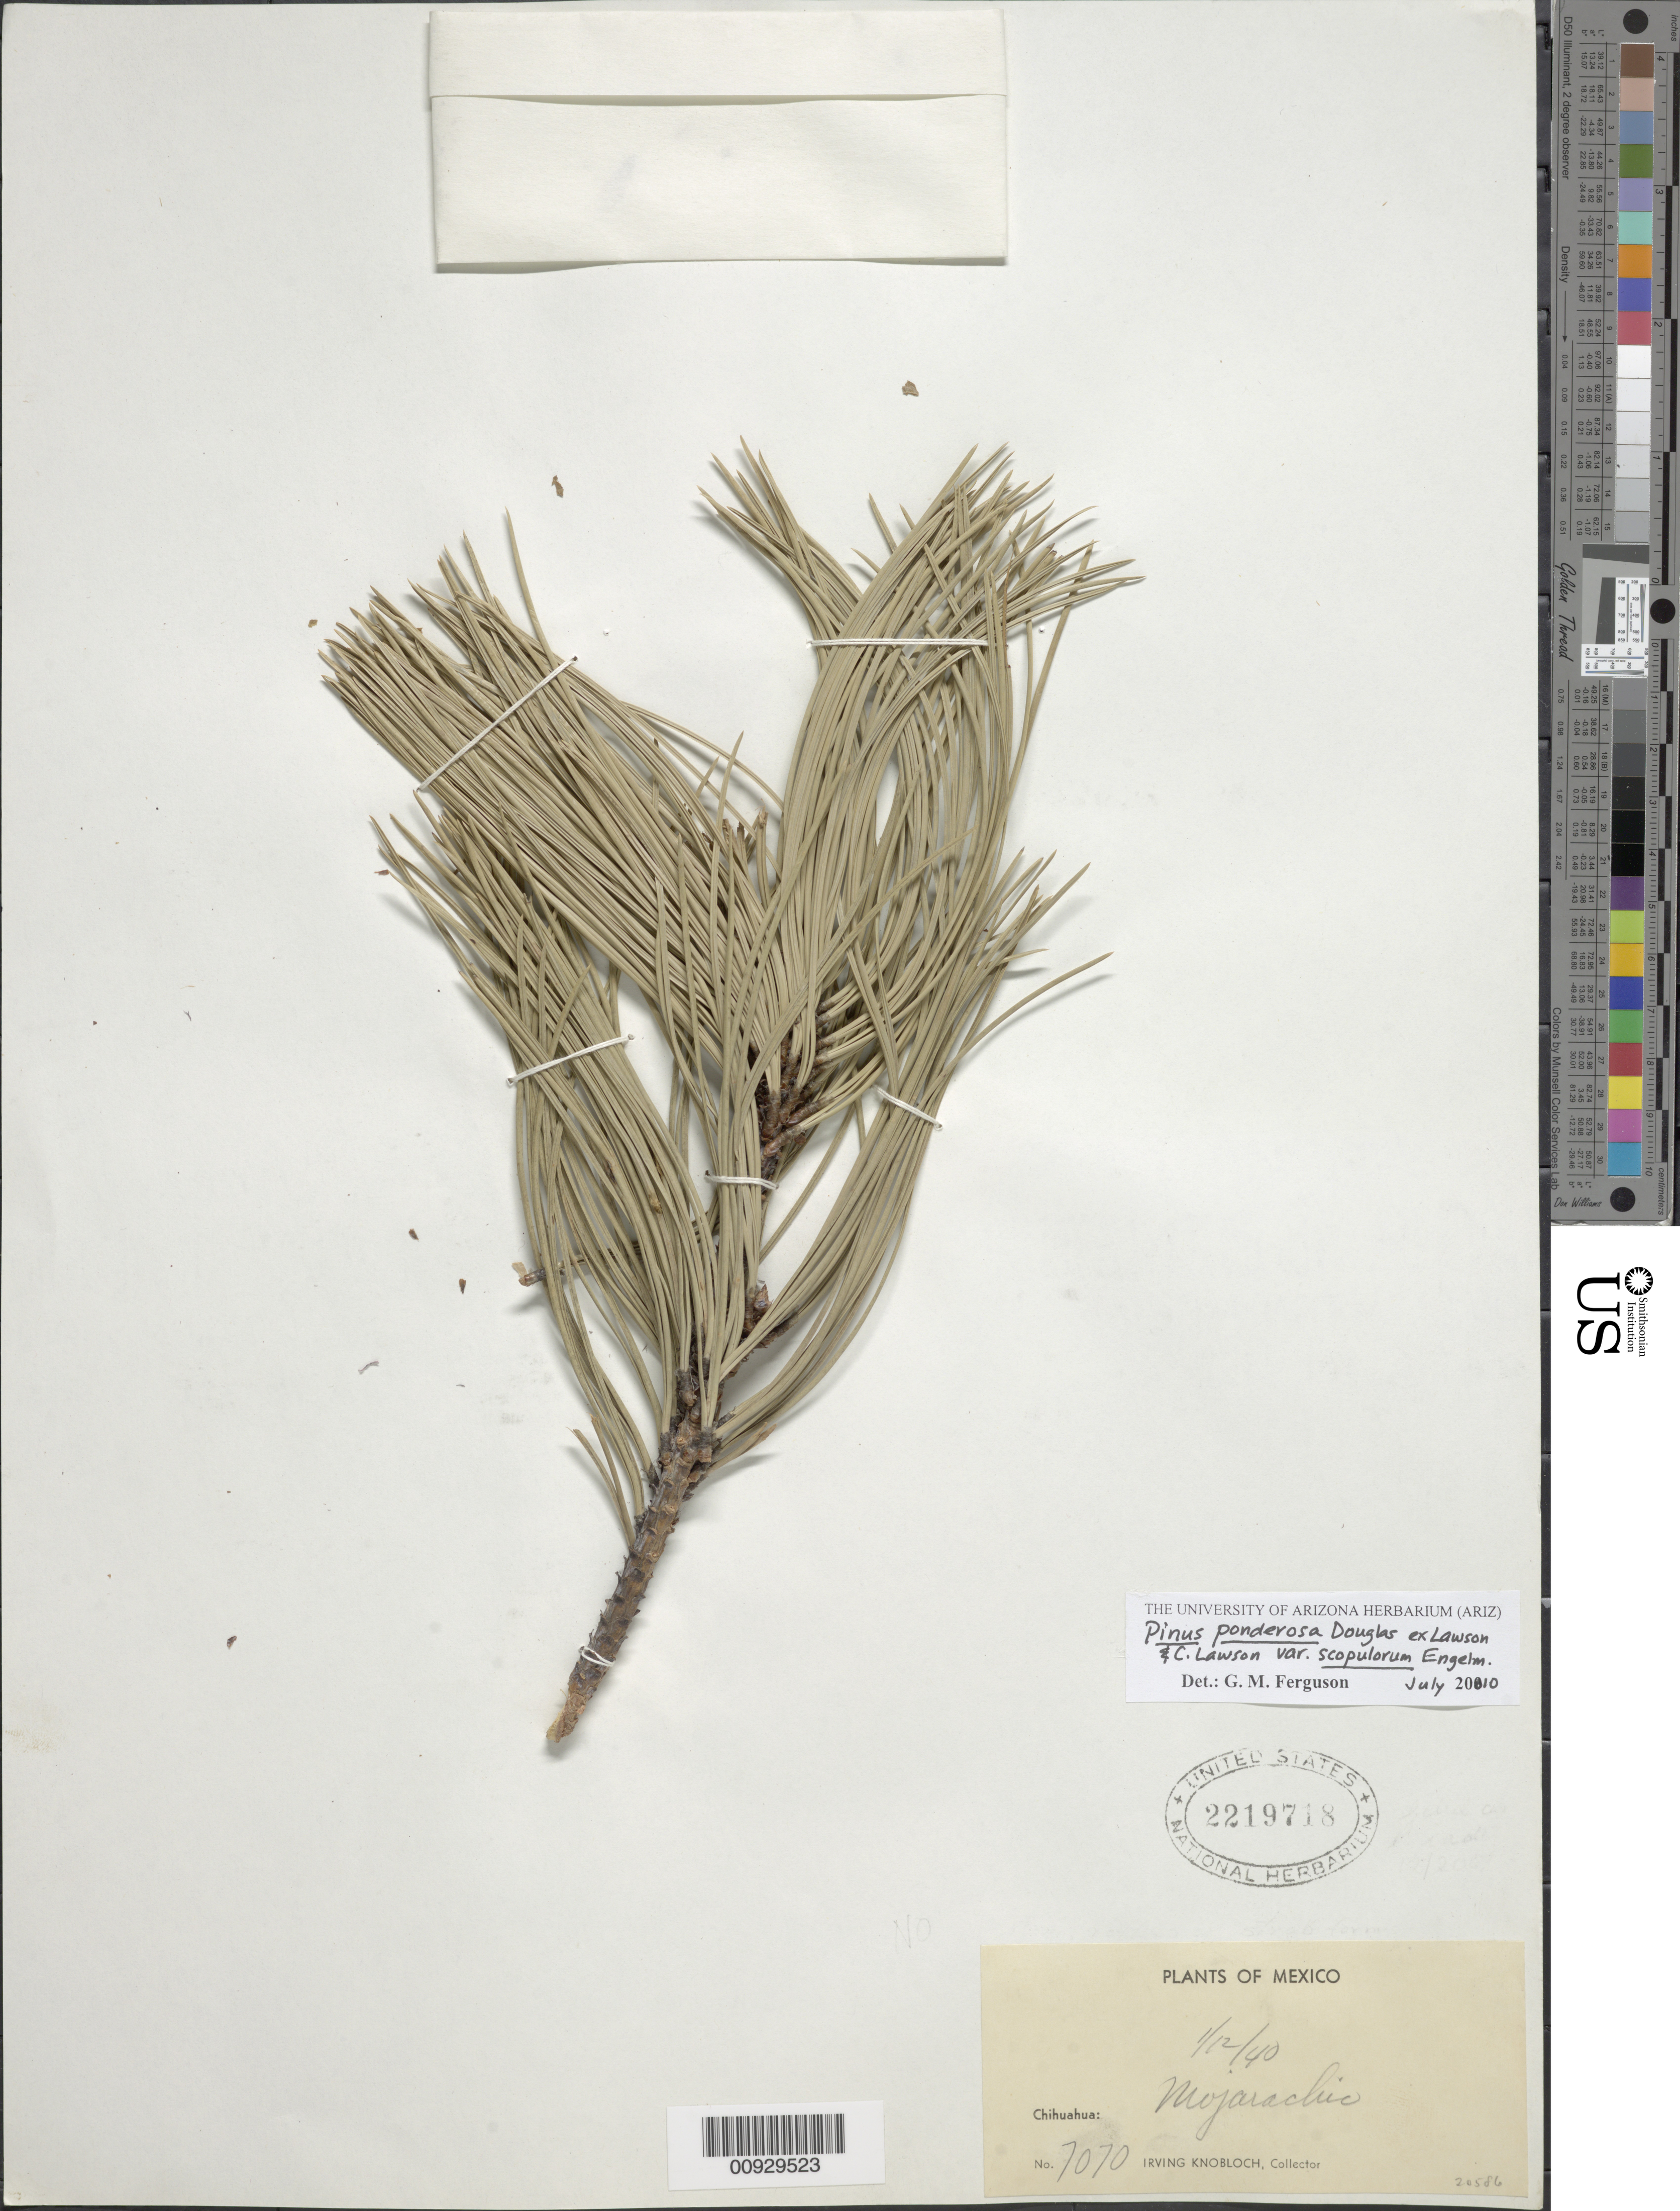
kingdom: Plantae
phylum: Tracheophyta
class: Pinopsida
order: Pinales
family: Pinaceae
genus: Pinus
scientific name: Pinus ponderosa var. scopulorum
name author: Engelm.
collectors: I. W. Knobloch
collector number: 7070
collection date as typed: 12 Jan 1940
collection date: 1940-01-12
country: Mexico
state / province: Chihuahua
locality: Mojarachic.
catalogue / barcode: US 2219718